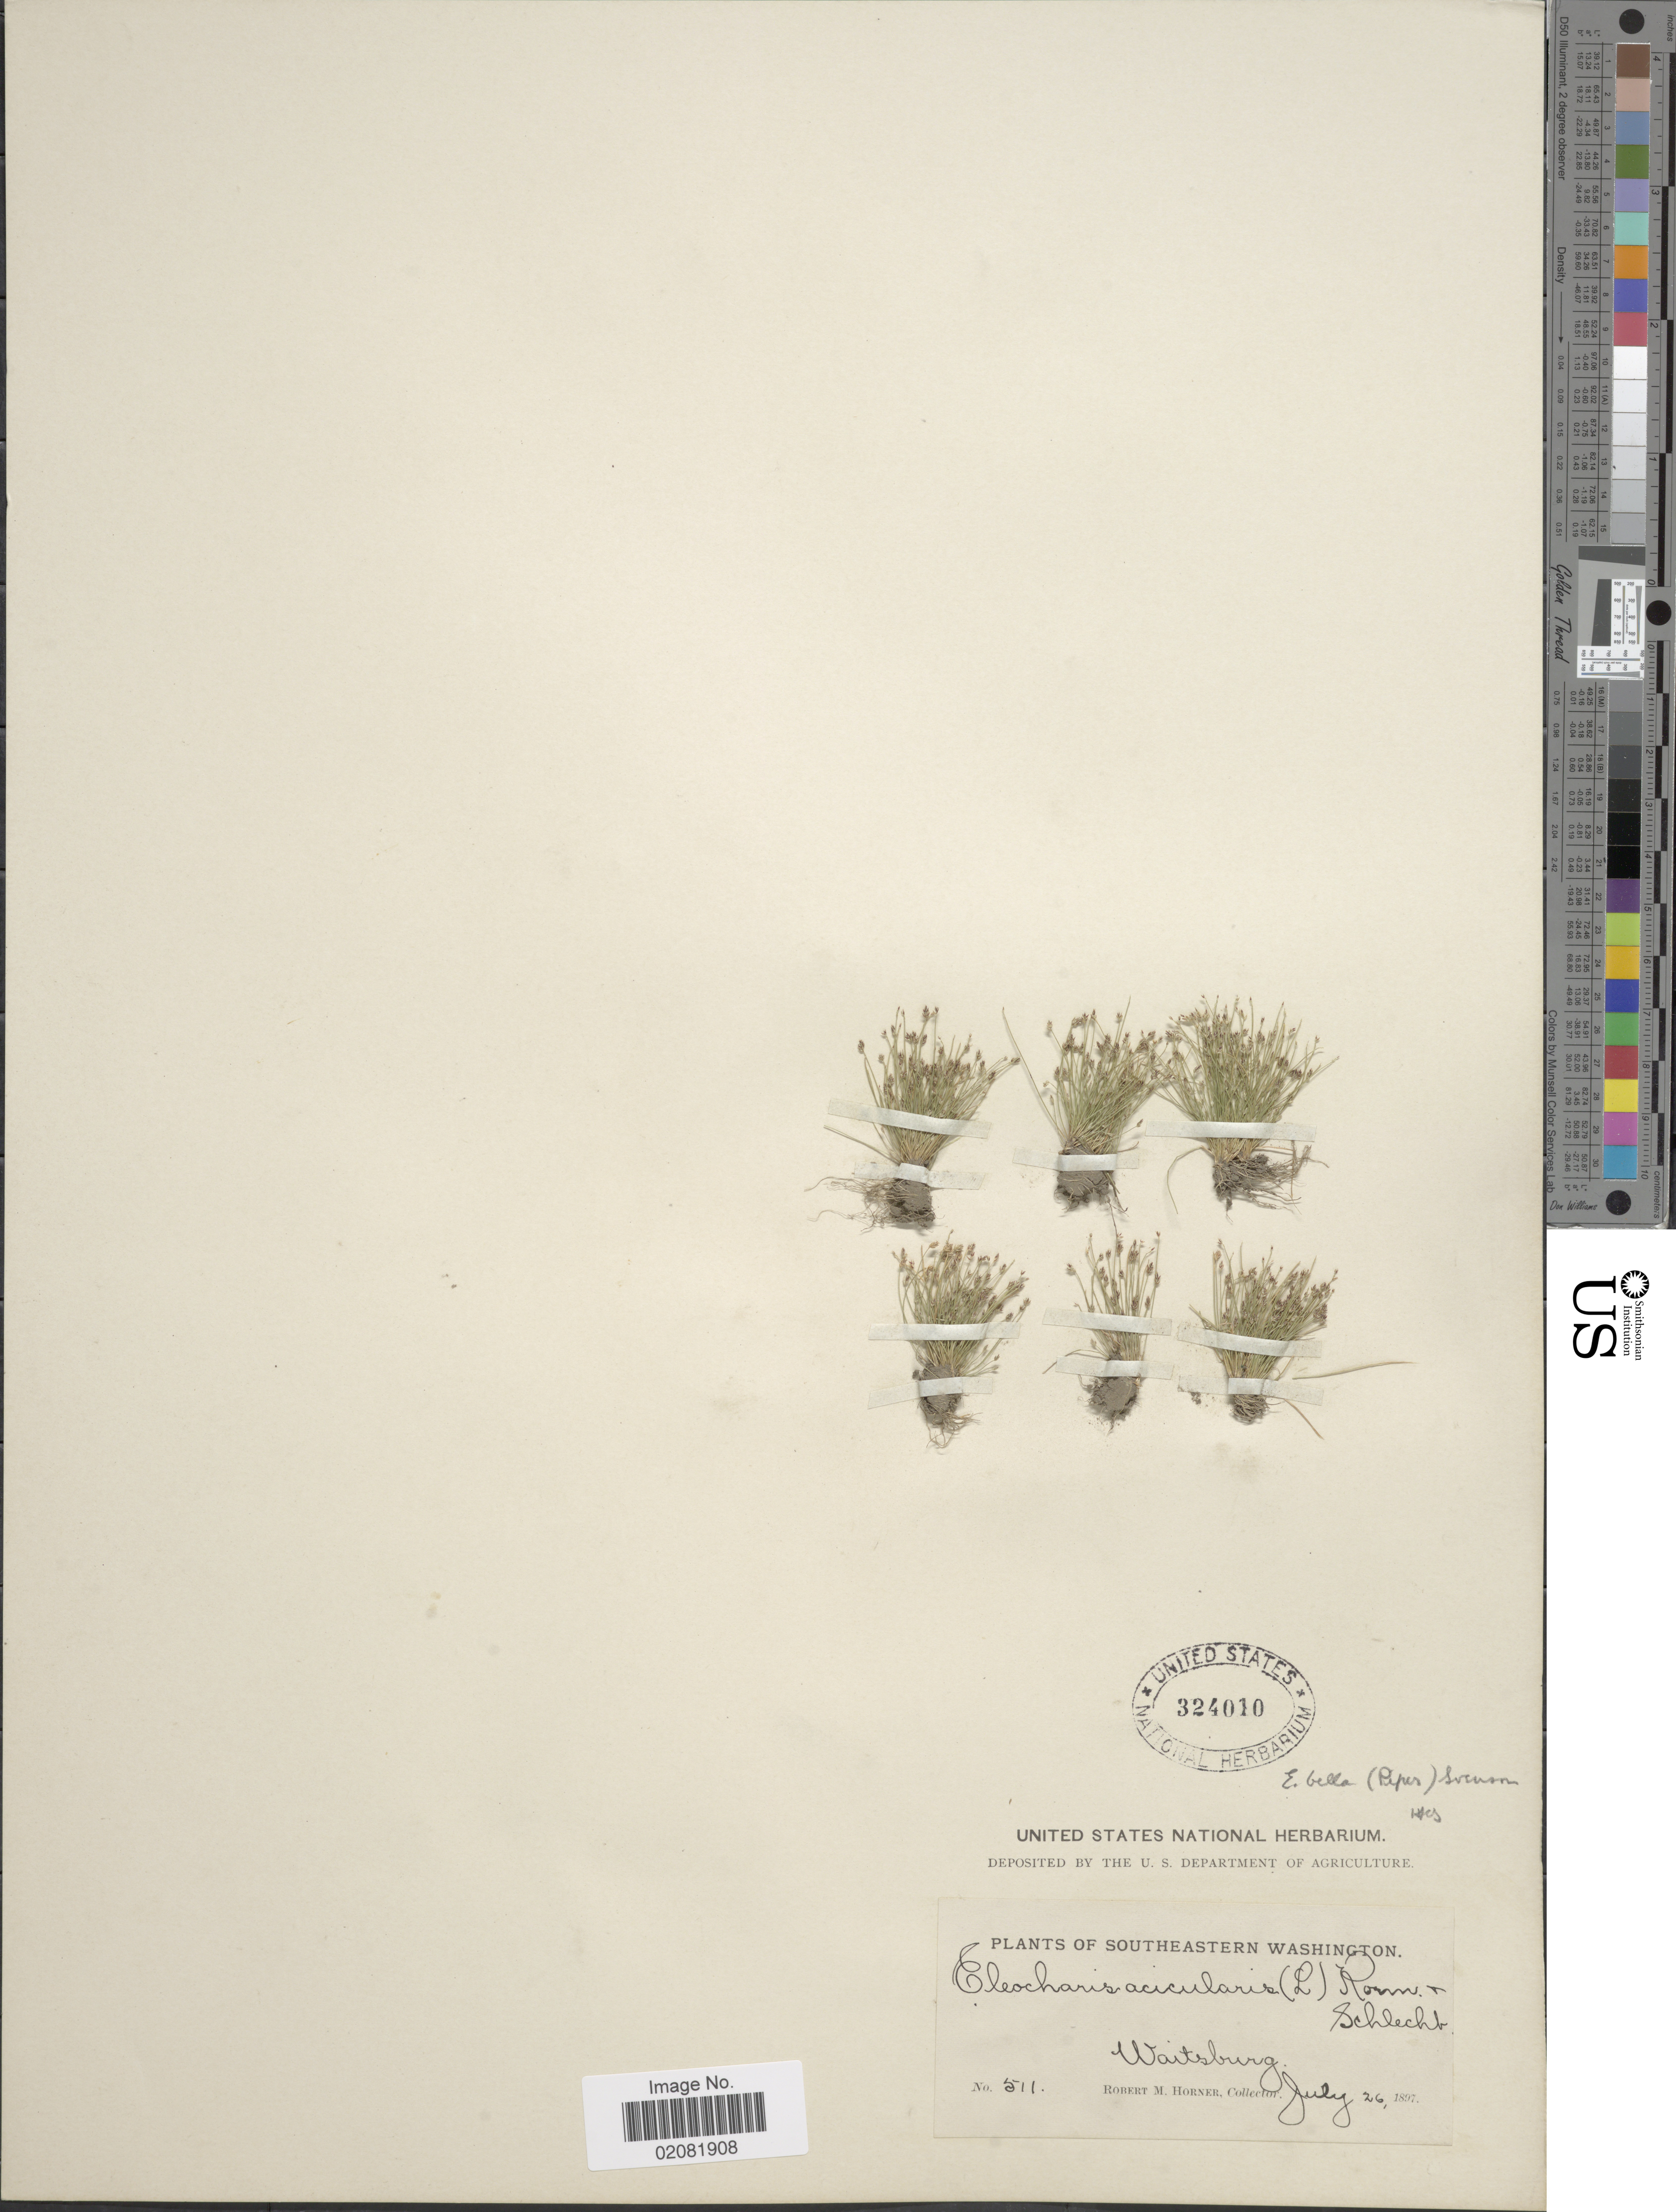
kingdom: Plantae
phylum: Tracheophyta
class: Liliopsida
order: Poales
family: Cyperaceae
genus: Eleocharis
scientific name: Eleocharis bella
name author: (Piper) Svenson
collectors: R. Horner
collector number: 511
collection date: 1897-07-26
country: United States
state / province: Washington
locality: Southeastern Washington, Waitsburg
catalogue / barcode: US 324010